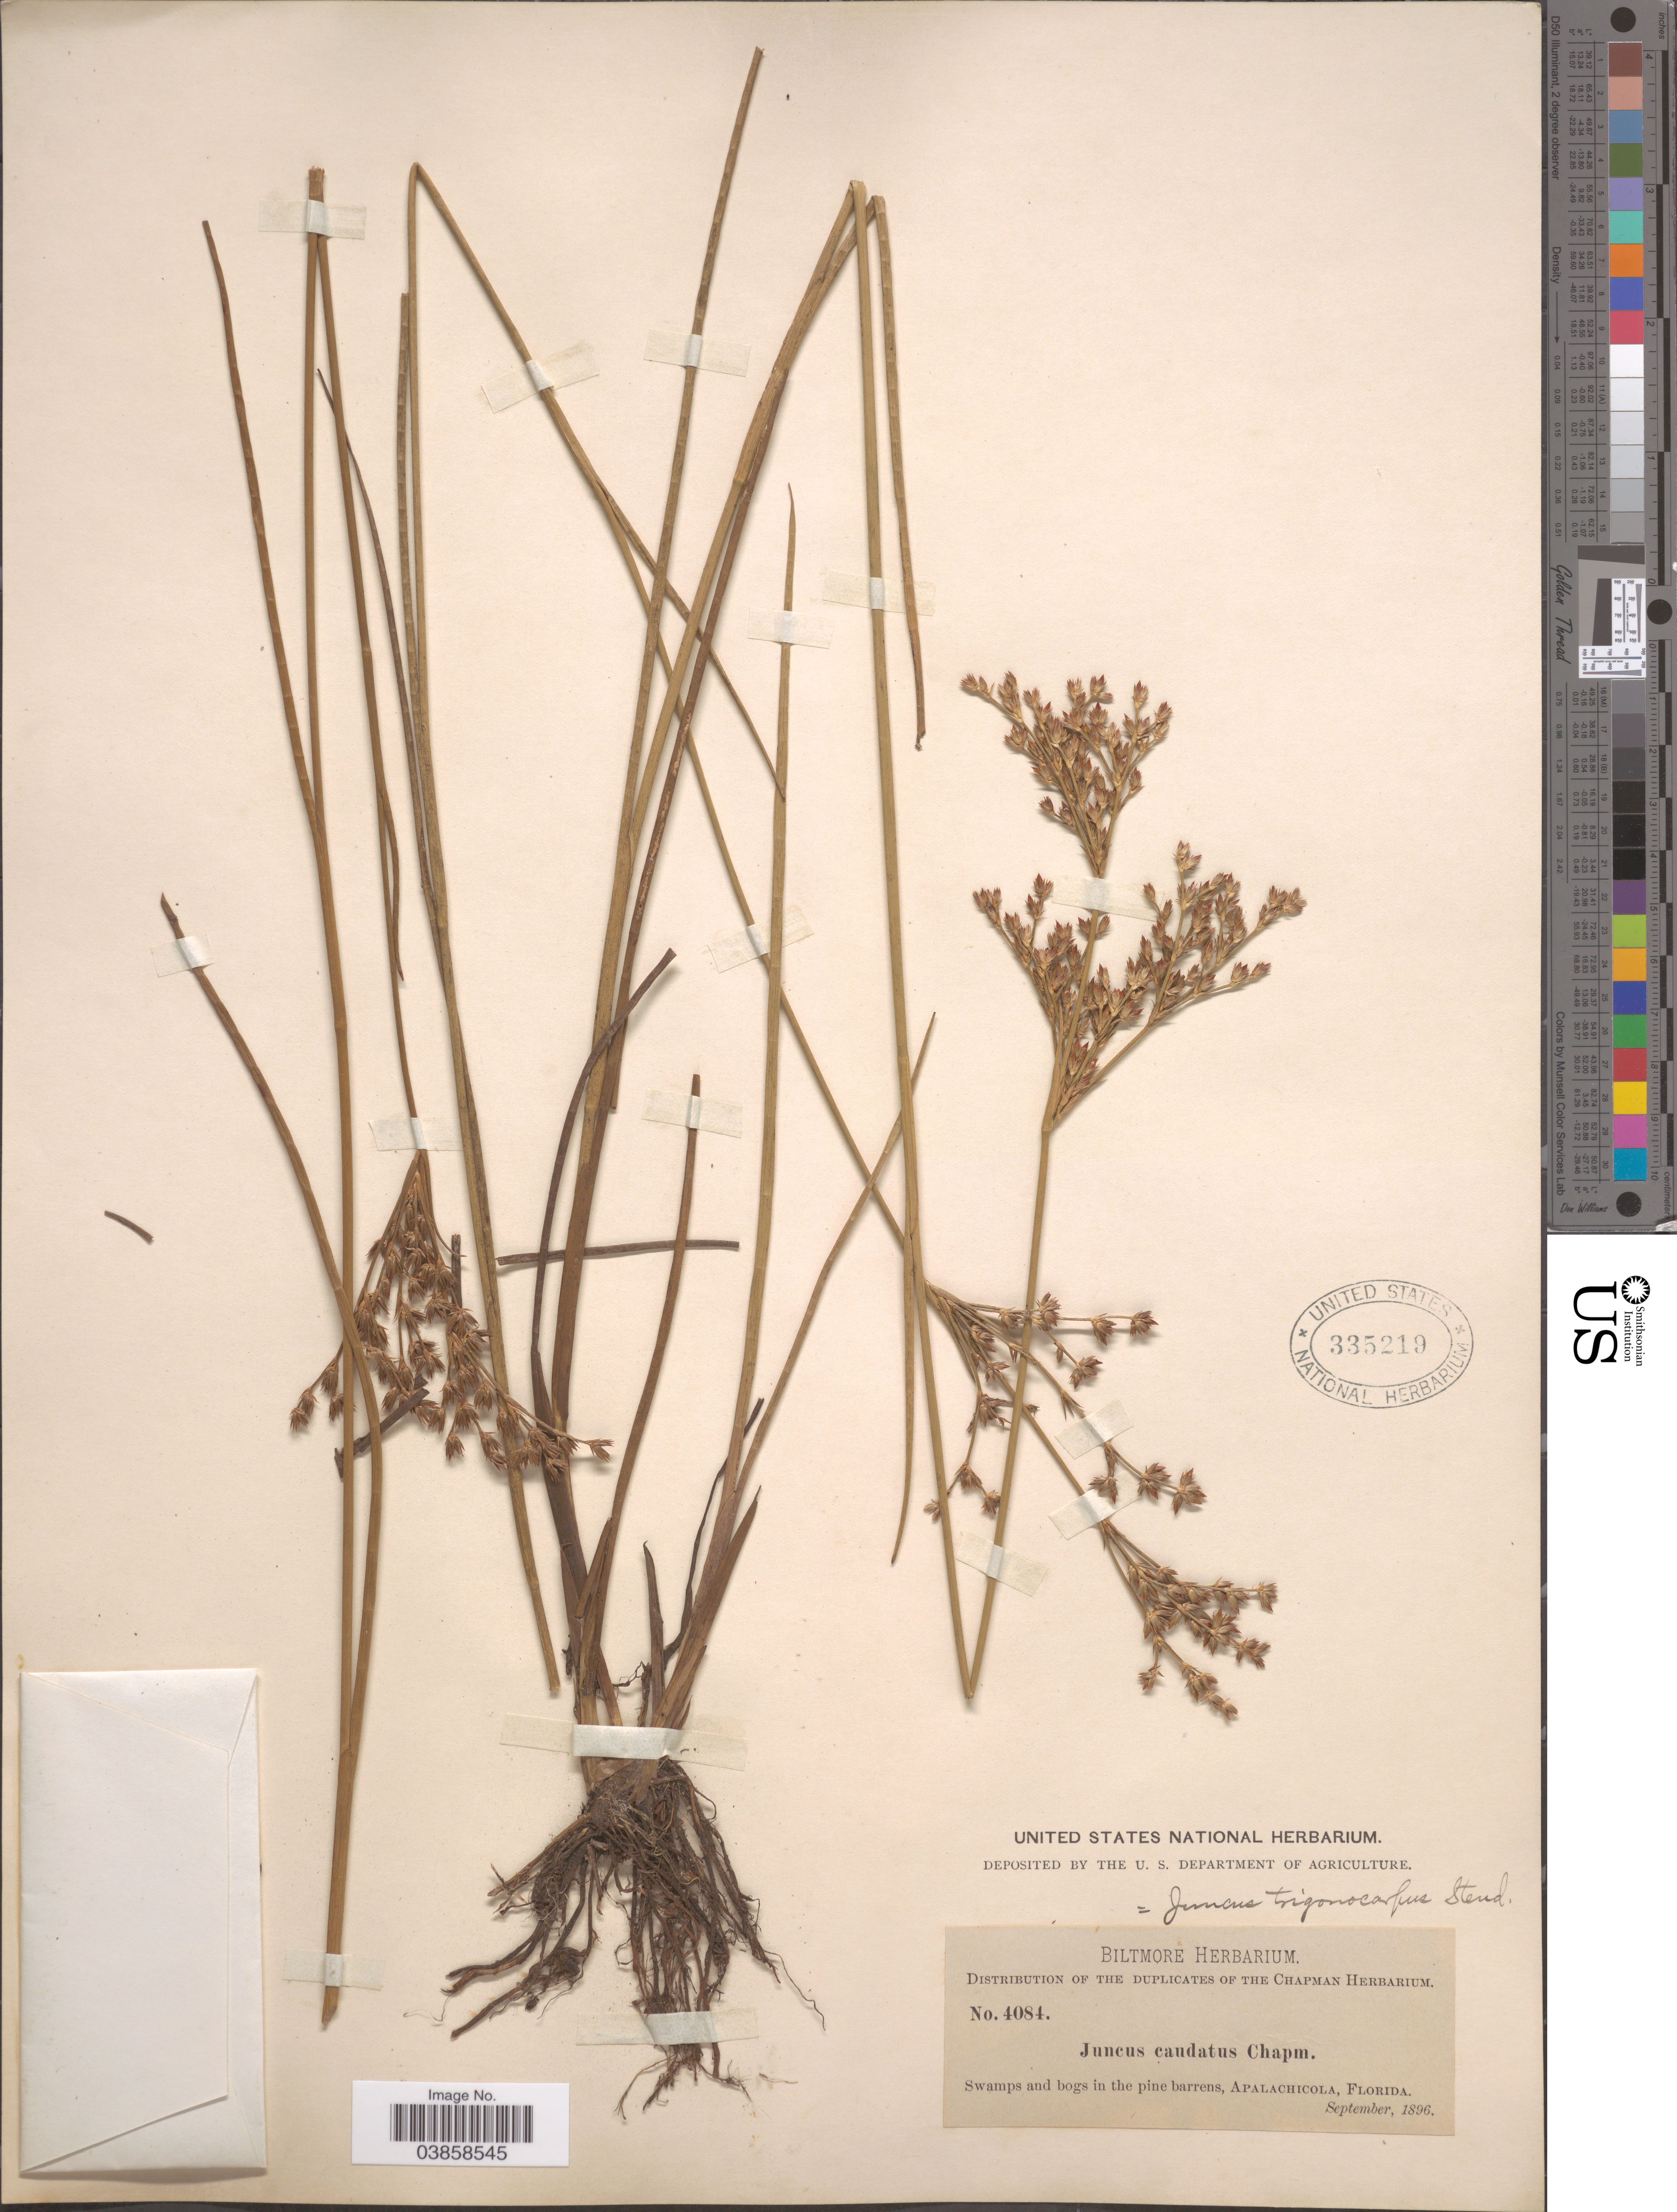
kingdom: Plantae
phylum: Tracheophyta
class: Liliopsida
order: Poales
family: Juncaceae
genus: Juncus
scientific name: Juncus trigonocarpus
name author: Steud.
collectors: ex herb. Biltmore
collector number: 4084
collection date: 1896-09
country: United States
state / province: Florida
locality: Swamps and bogs in the pine barrens, Apalachicola.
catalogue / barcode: US 335219